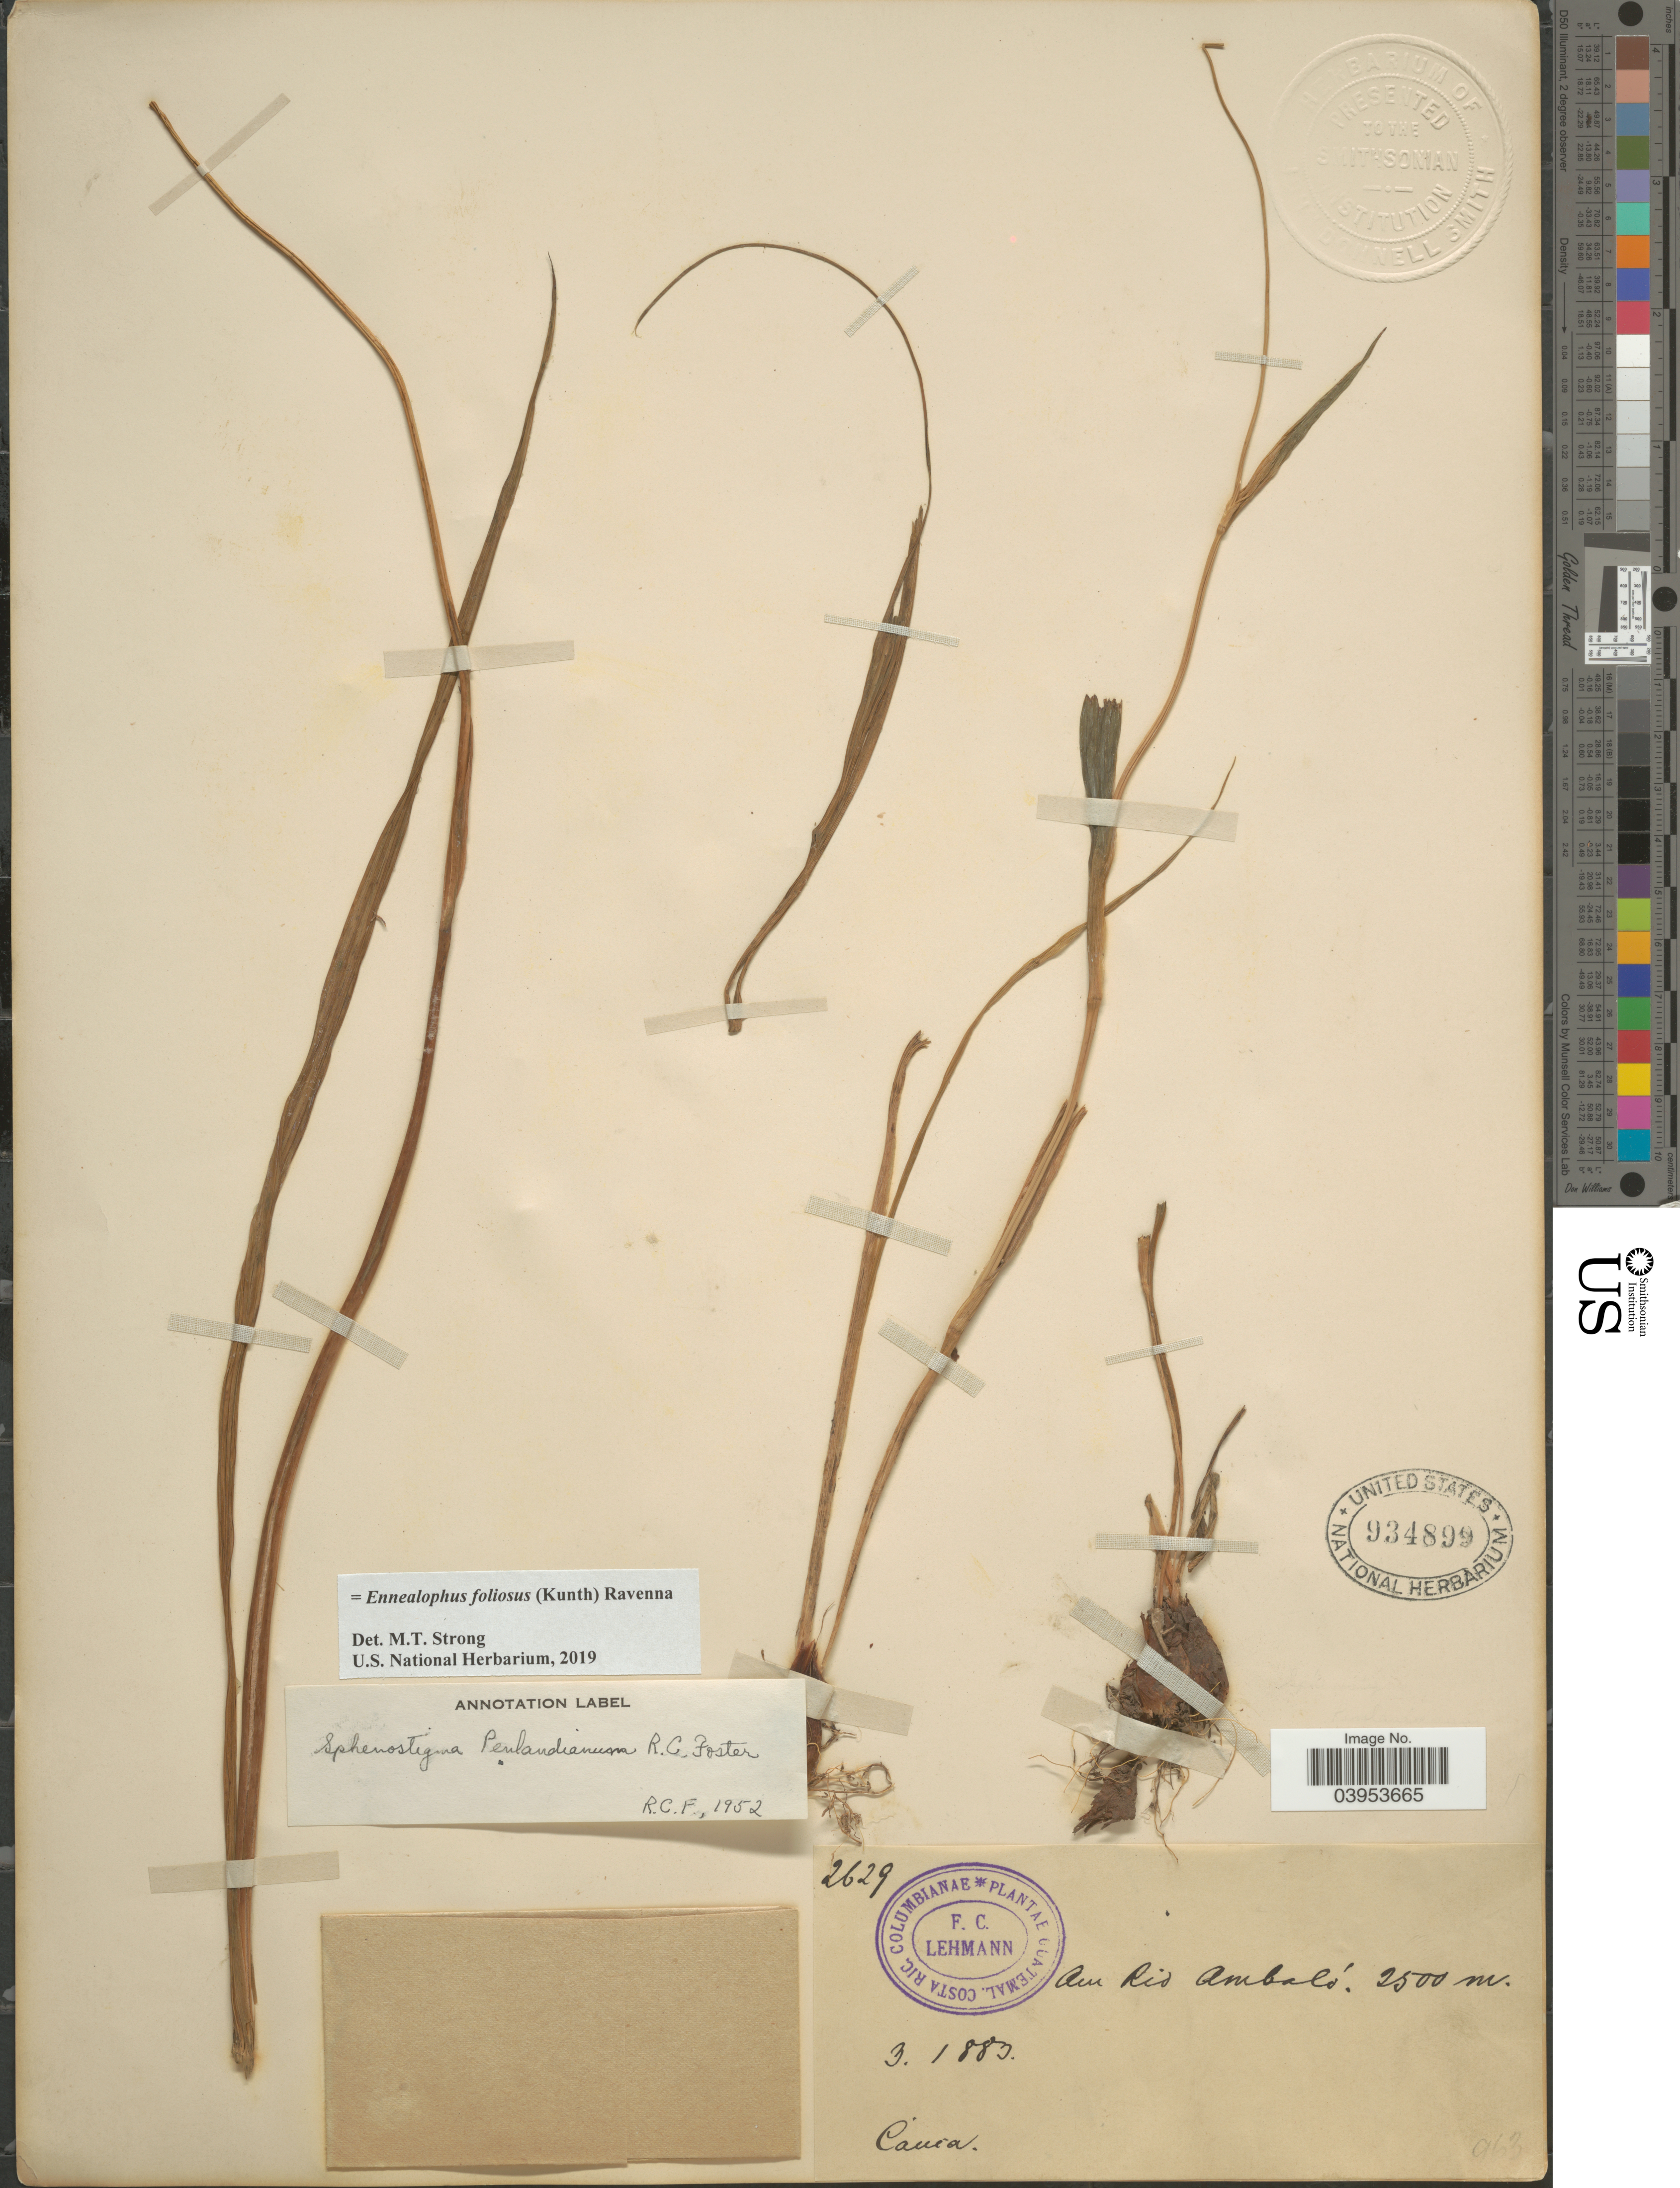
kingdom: Plantae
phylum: Tracheophyta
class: Liliopsida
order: Asparagales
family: Iridaceae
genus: Ennealophus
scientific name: Ennealophus foliosus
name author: (Kunth) Ravenna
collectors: F. C. Lehmann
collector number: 2629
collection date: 1883-03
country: Colombia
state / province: Cauca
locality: Am Rio Ambaló.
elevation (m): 2500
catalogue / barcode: US 934899